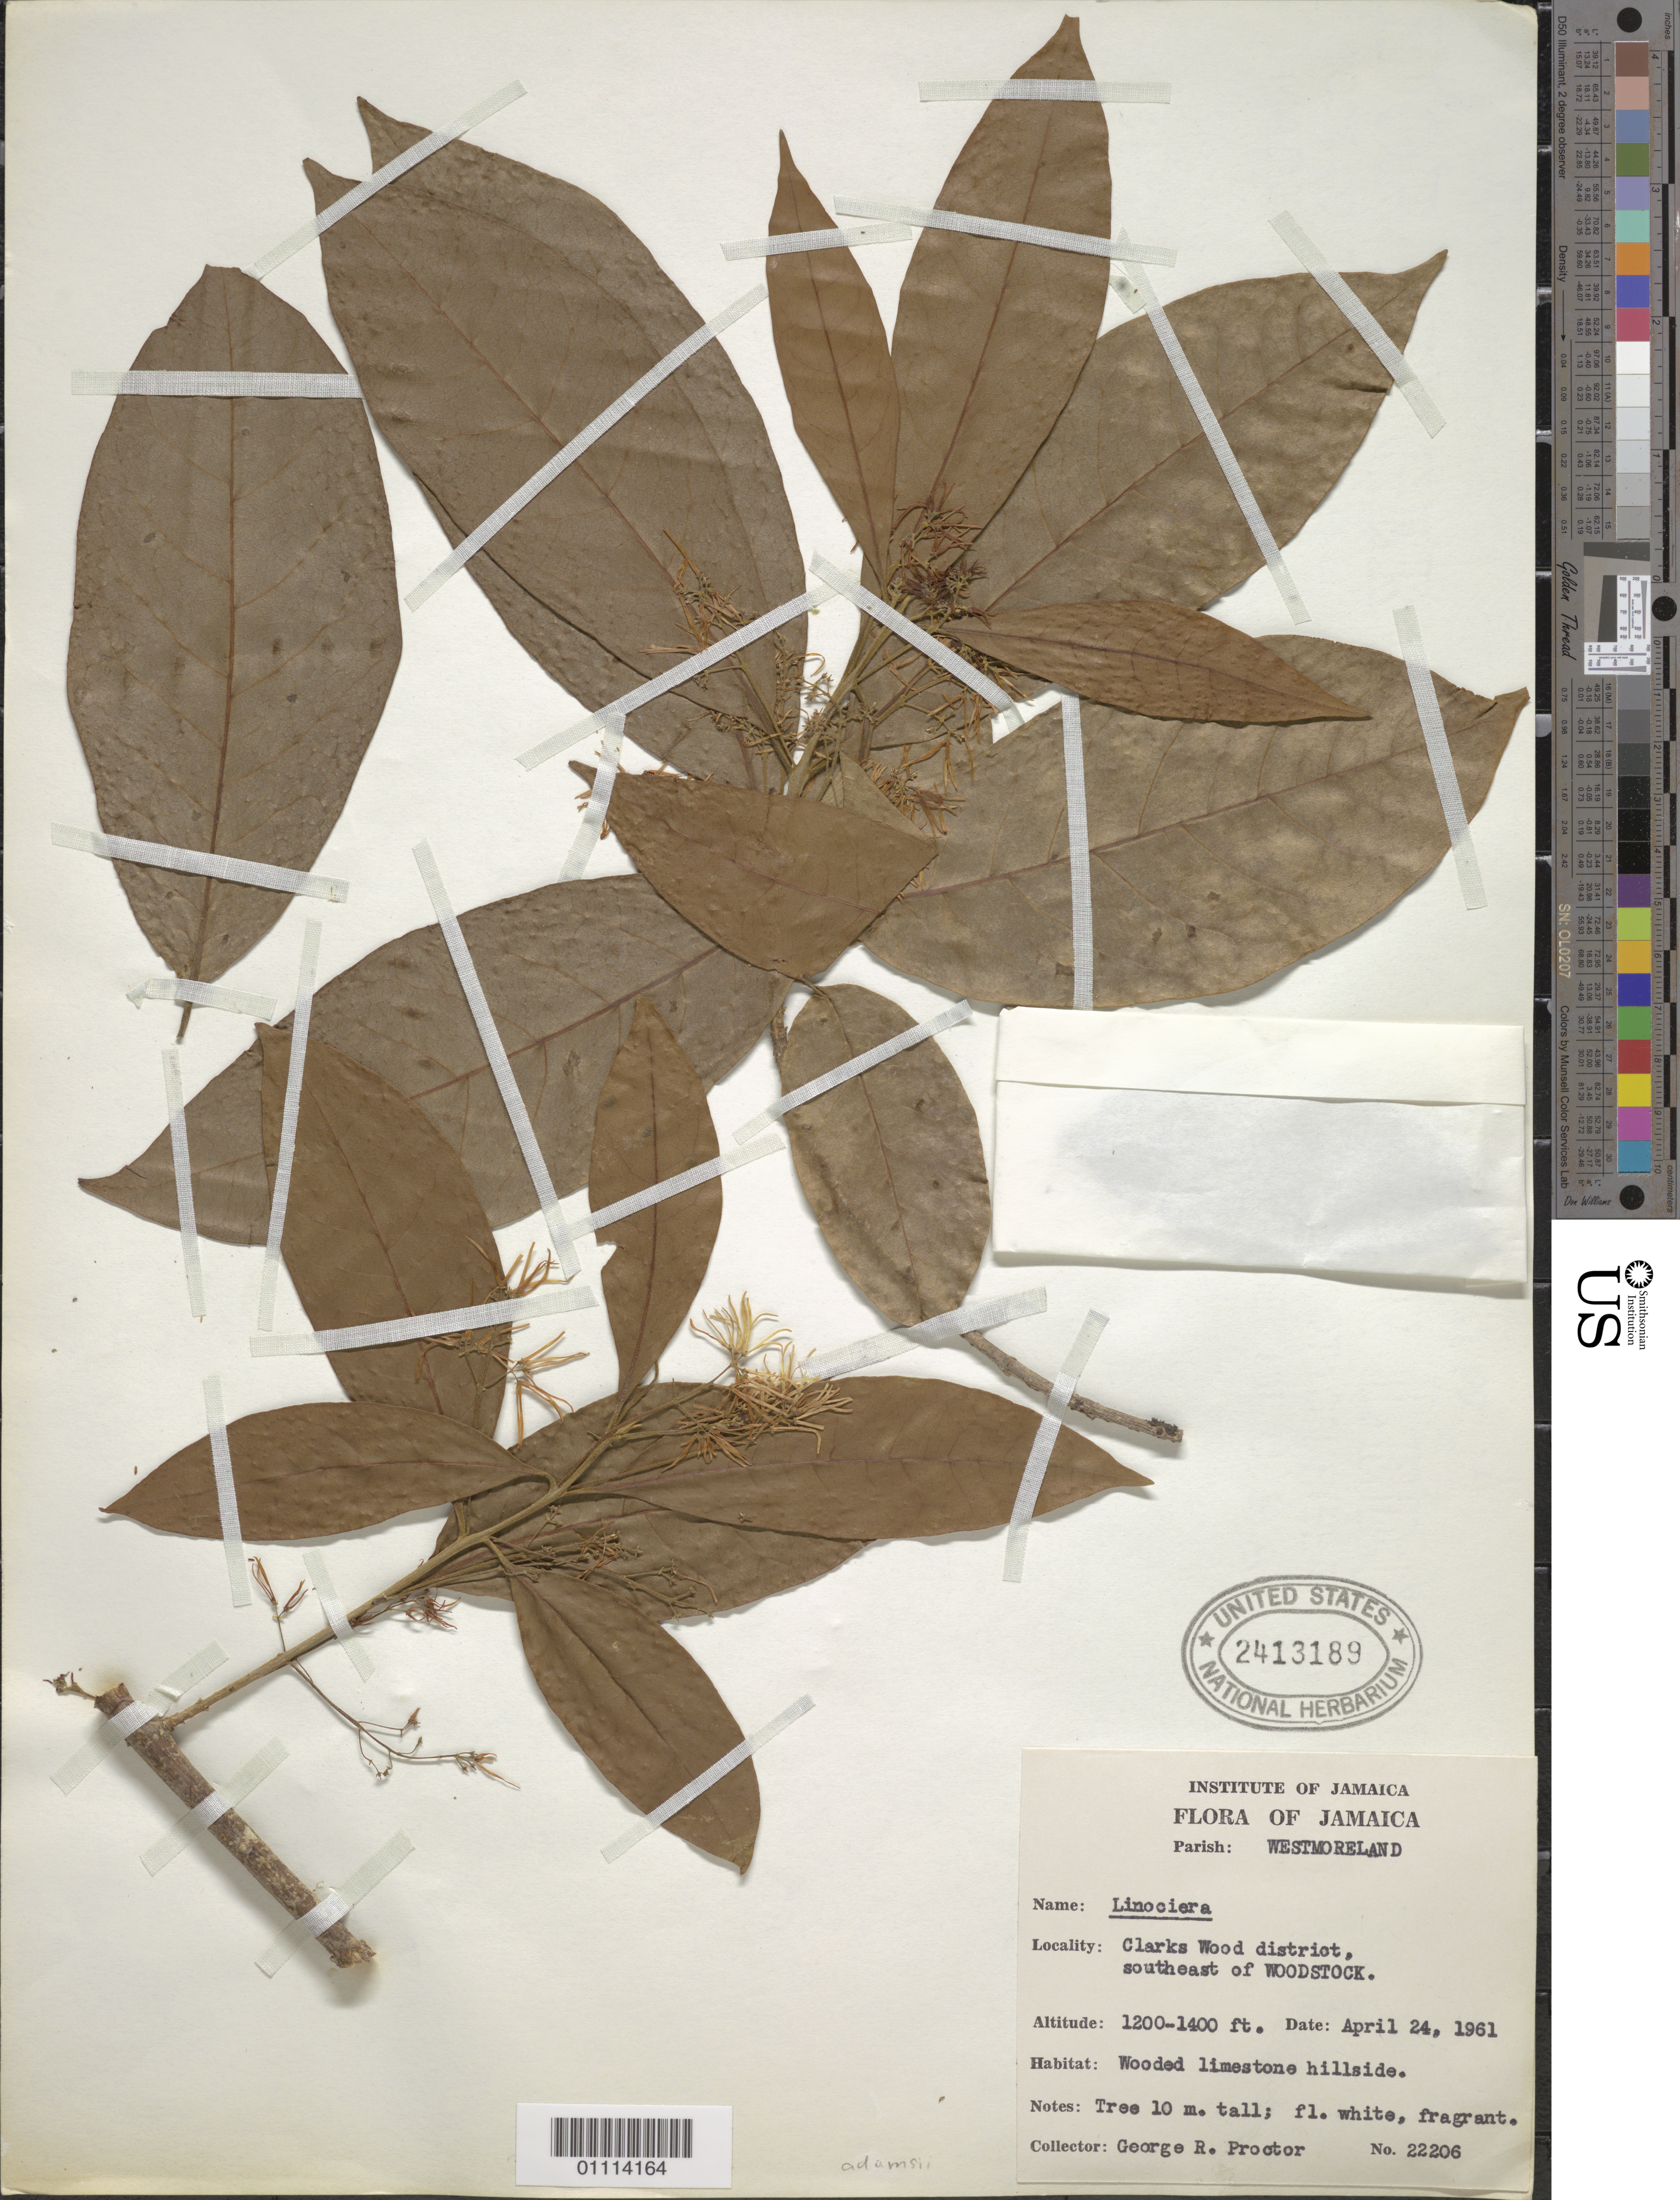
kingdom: Plantae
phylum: Tracheophyta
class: Magnoliopsida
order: Lamiales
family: Oleaceae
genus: Linociera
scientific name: Linociera sp.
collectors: G. R. Proctor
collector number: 22206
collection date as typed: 24 Apr 1961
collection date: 1961-04-24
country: Jamaica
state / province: Westmoreland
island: Jamaica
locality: Clarks Wood district, SE of Woodstock, Westmoreland. Wooded limestone hillside.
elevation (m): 366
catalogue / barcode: US 2413189